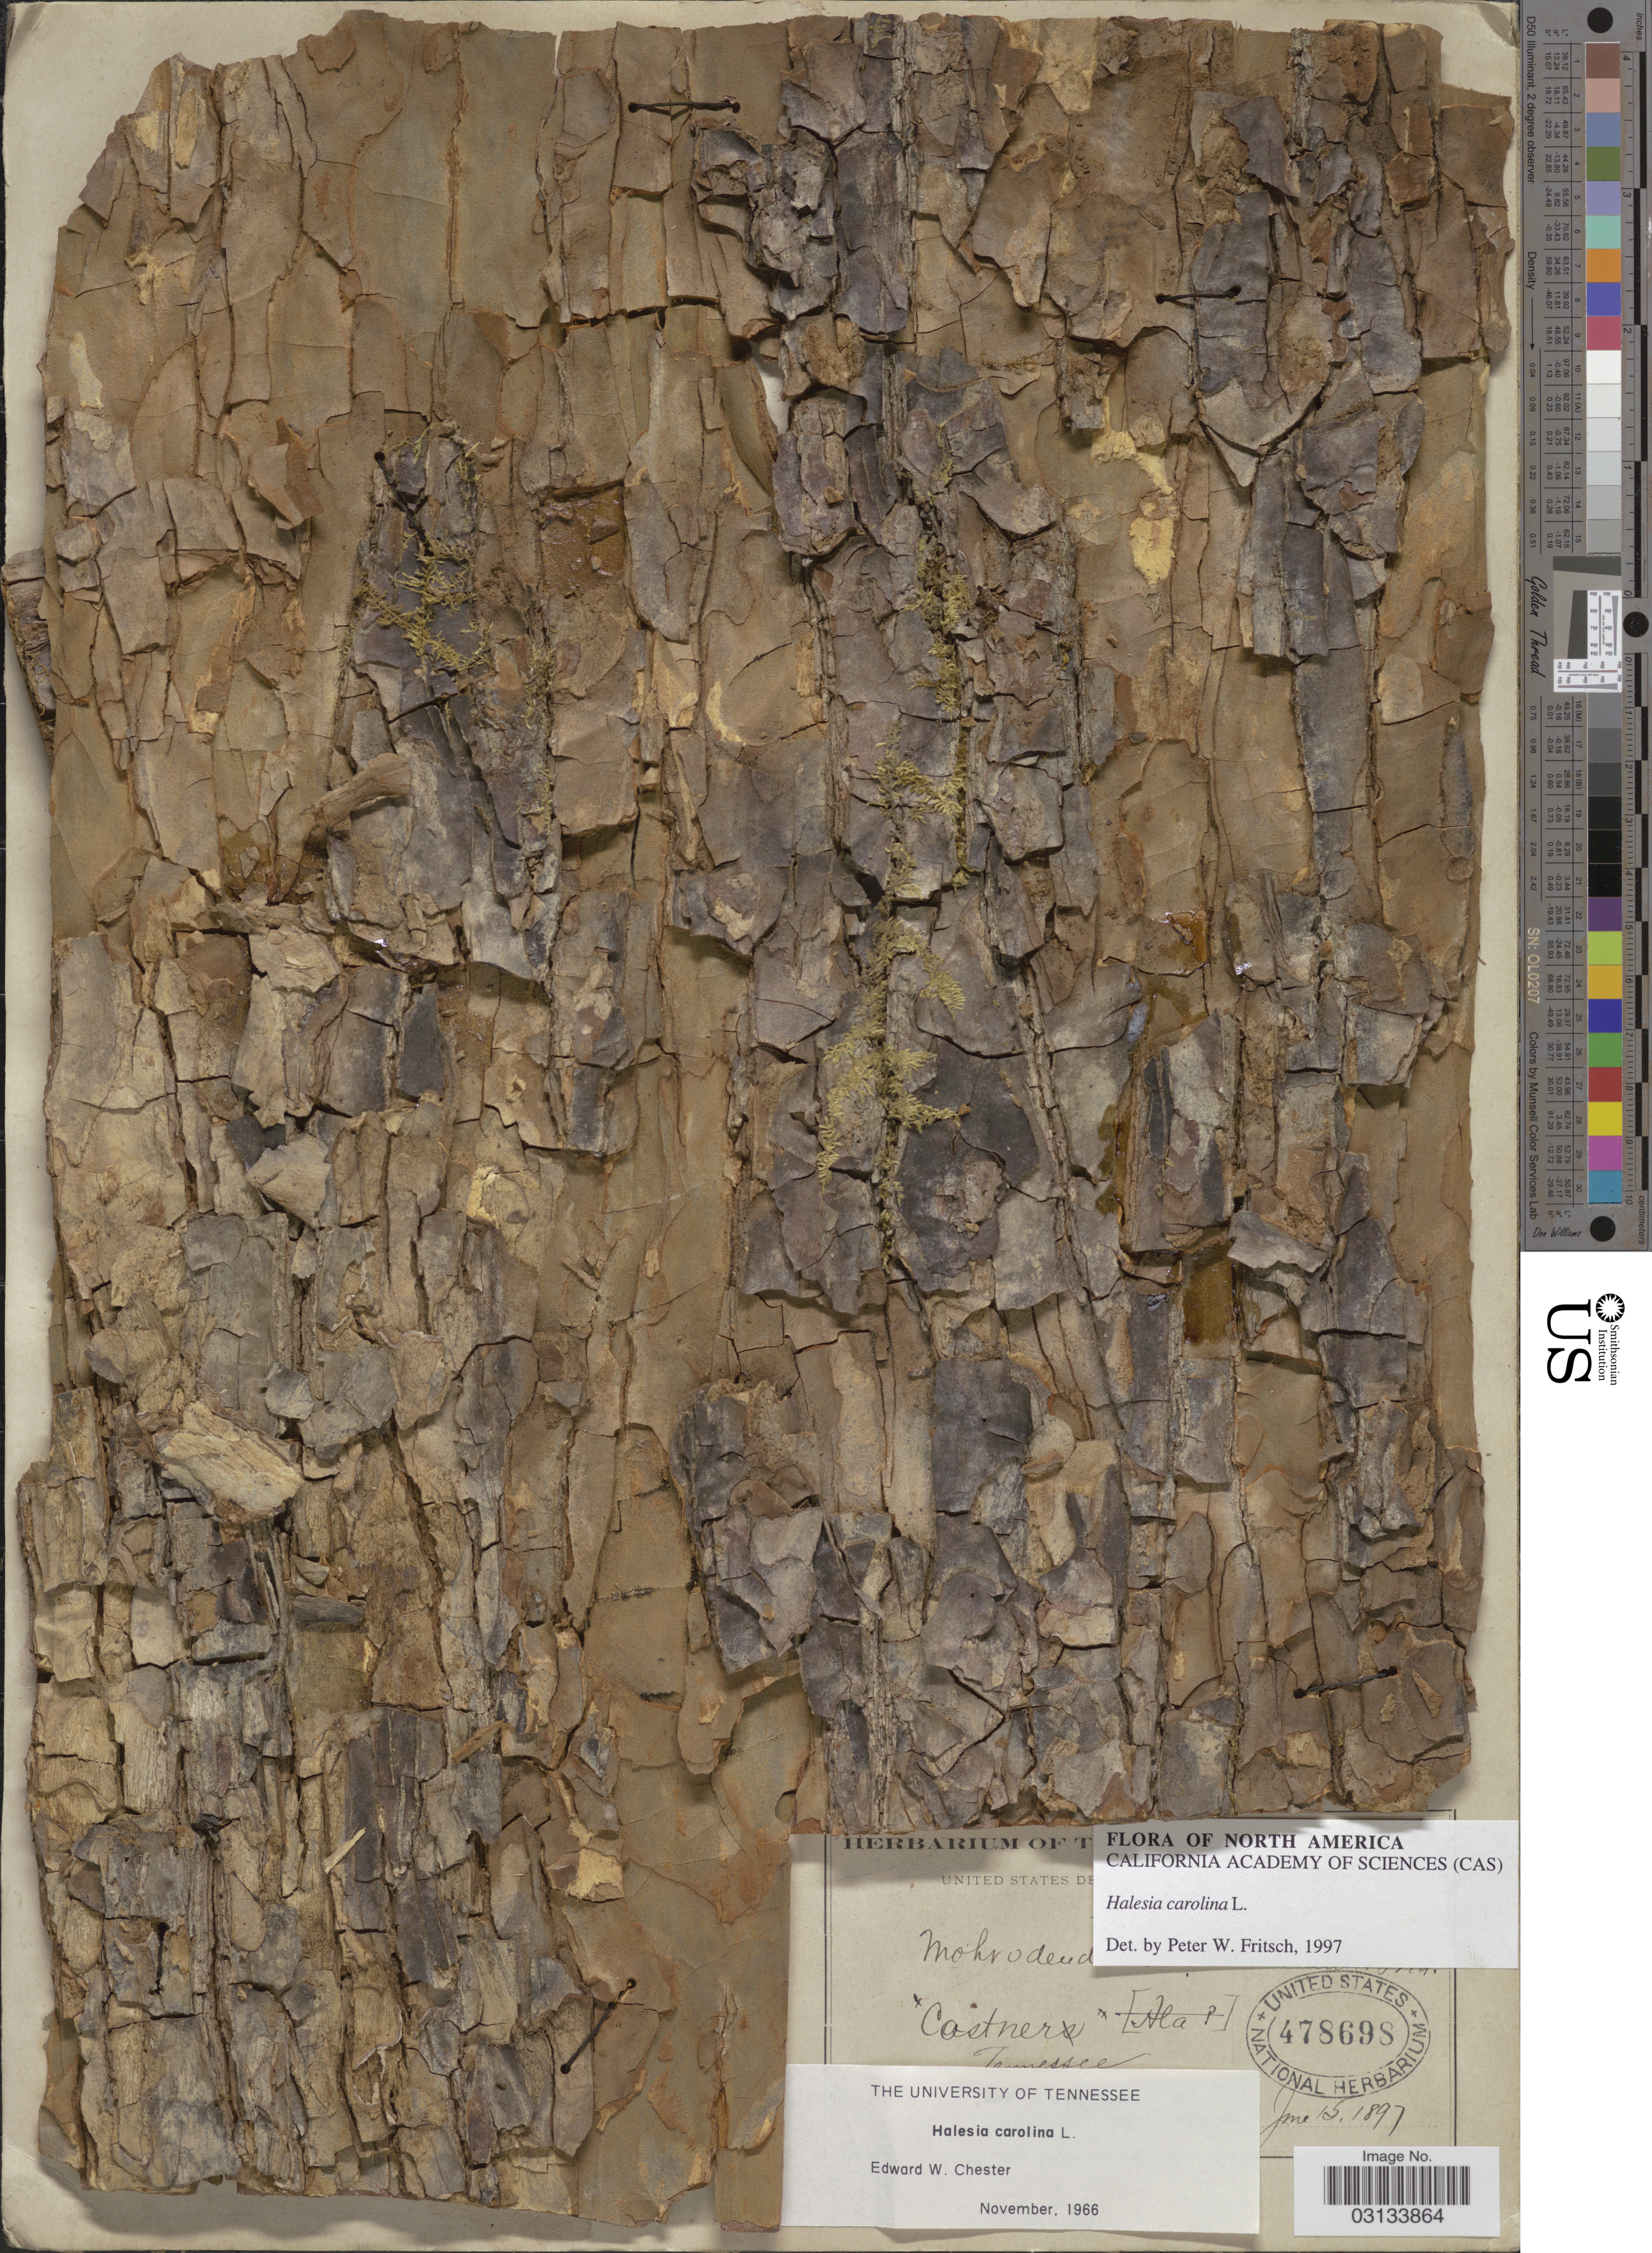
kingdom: Plantae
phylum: Tracheophyta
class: Magnoliopsida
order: Ericales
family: Styracaceae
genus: Halesia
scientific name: Halesia carolina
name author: L.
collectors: G. B. Sudworth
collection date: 1897-06-15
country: United States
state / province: Tennessee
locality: Castner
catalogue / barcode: US 478698